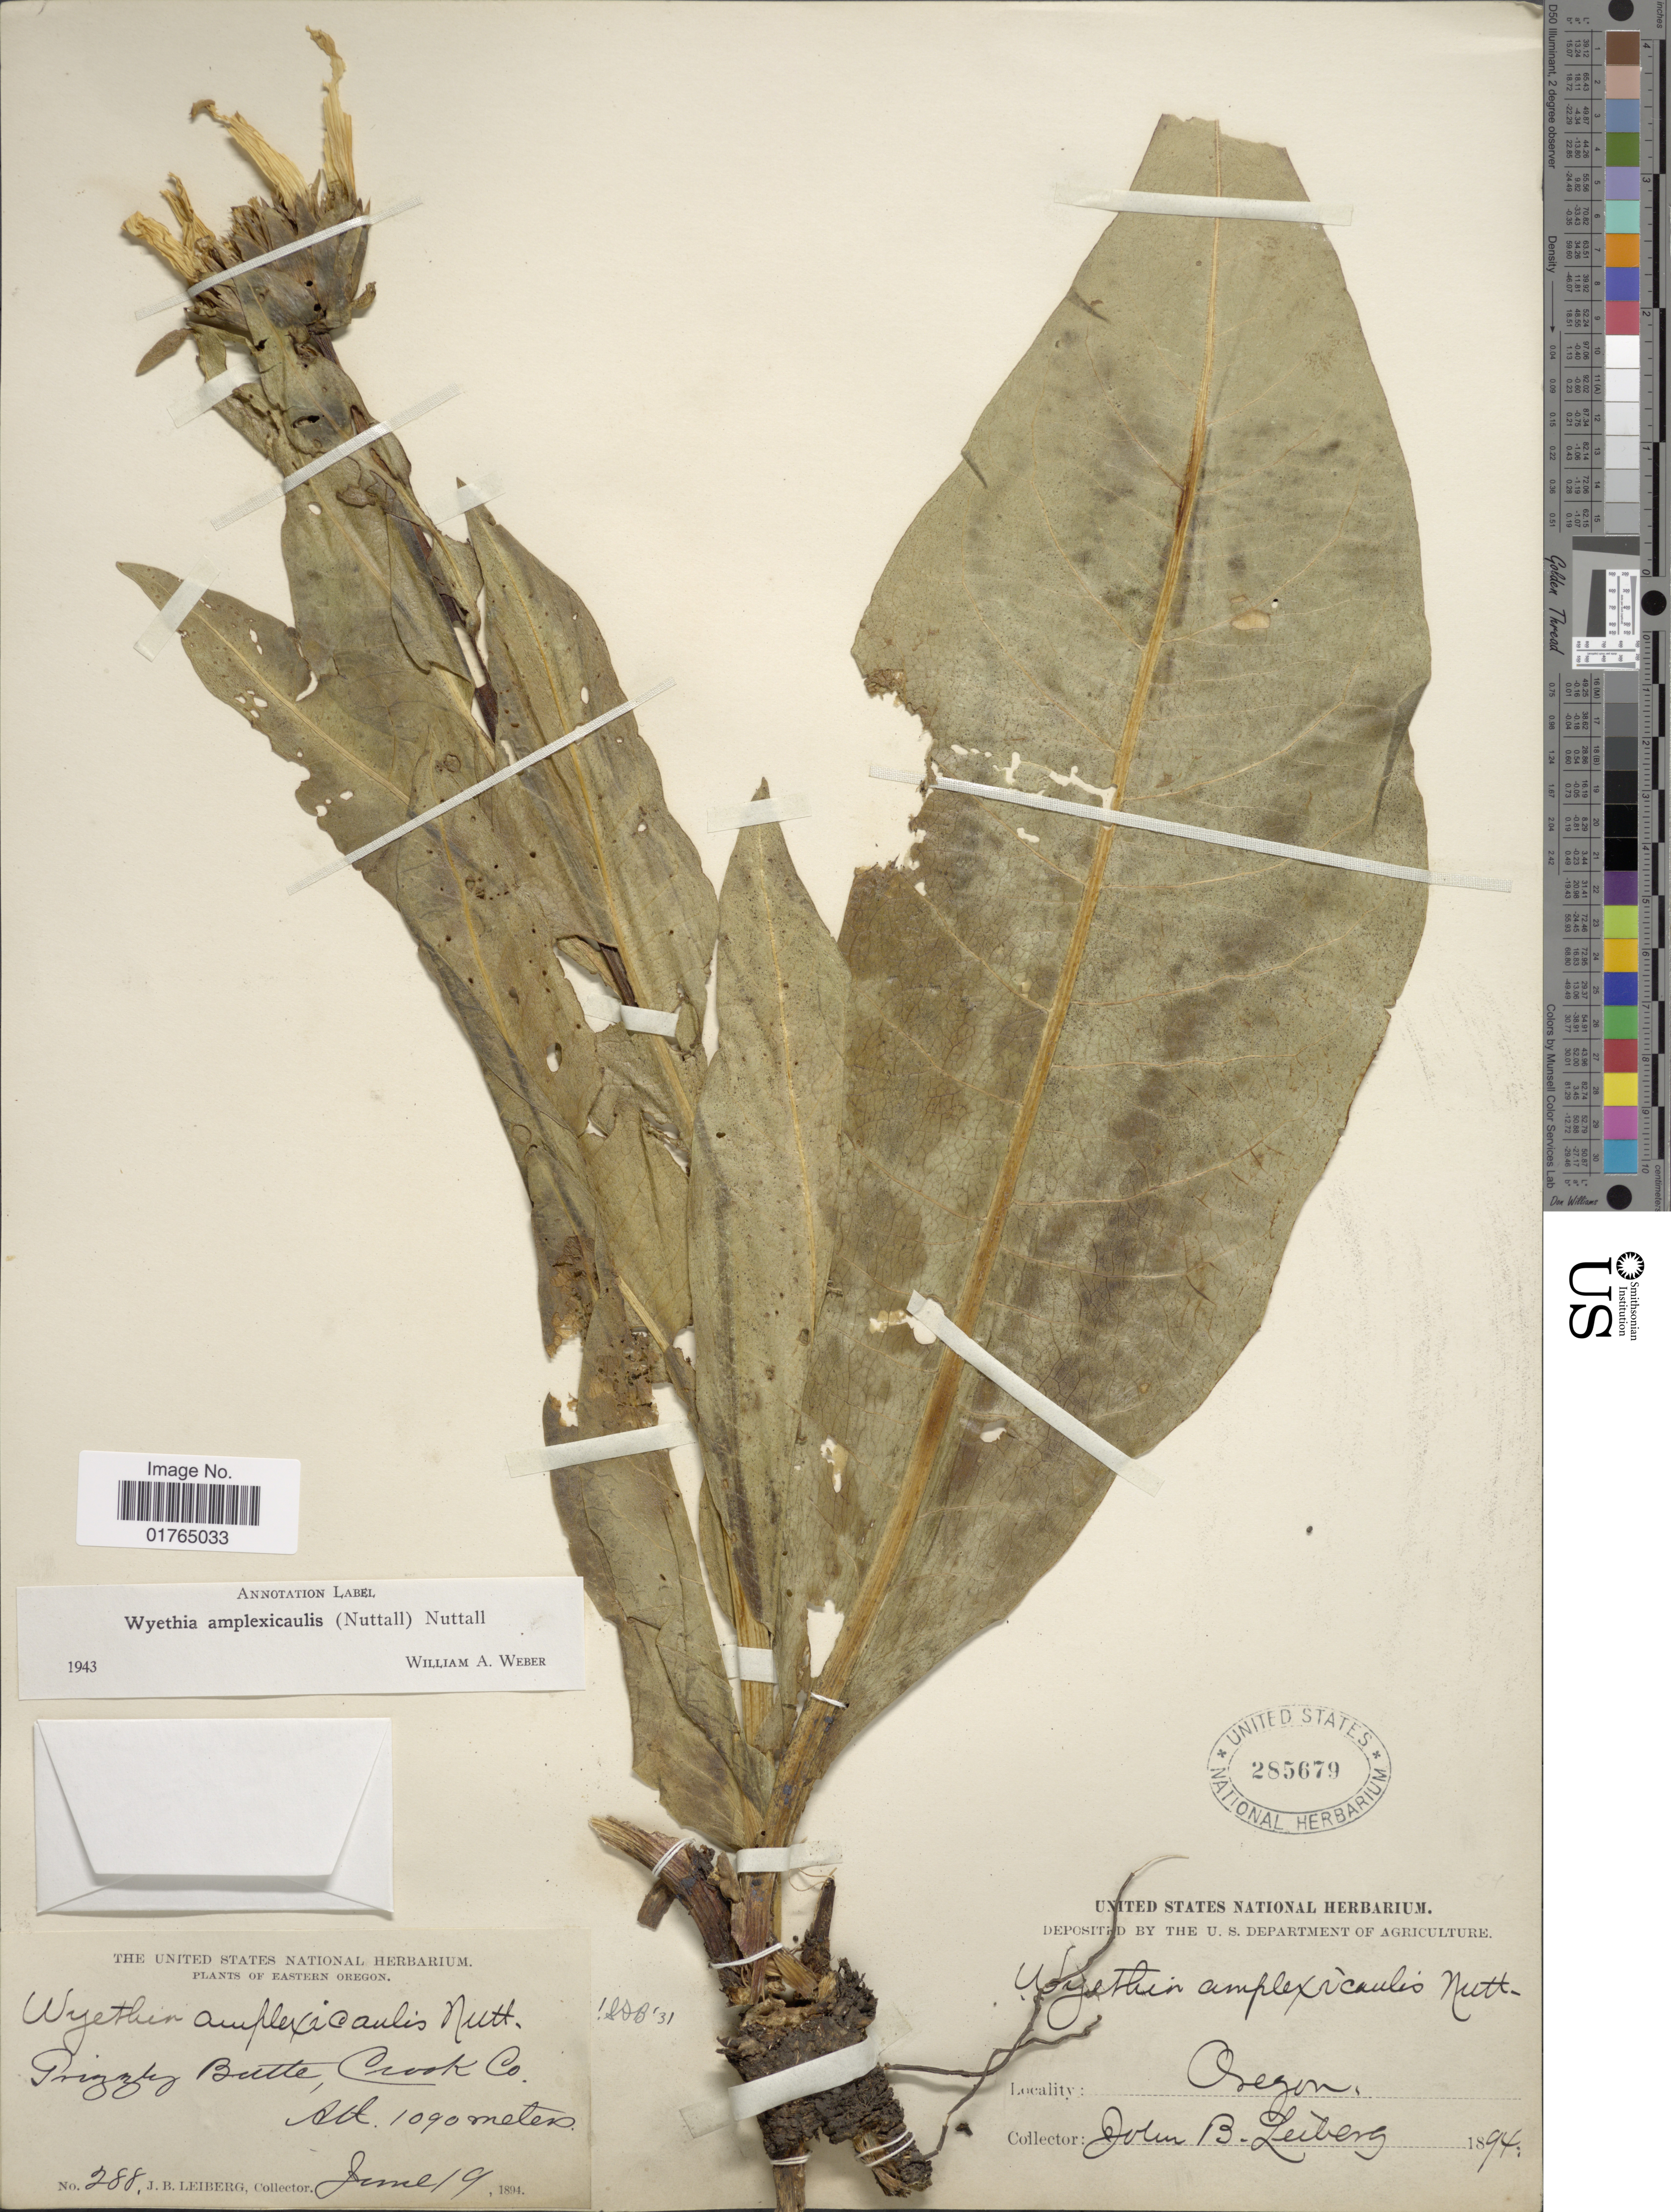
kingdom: Plantae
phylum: Tracheophyta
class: Magnoliopsida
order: Asterales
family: Asteraceae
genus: Wyethia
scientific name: Wyethia amplexicaulis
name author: Nutt.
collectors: J. Leiberg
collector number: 288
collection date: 1894-06-19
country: United States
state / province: Oregon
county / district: Crook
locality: Grizzly Butte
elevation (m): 1090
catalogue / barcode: US 285679